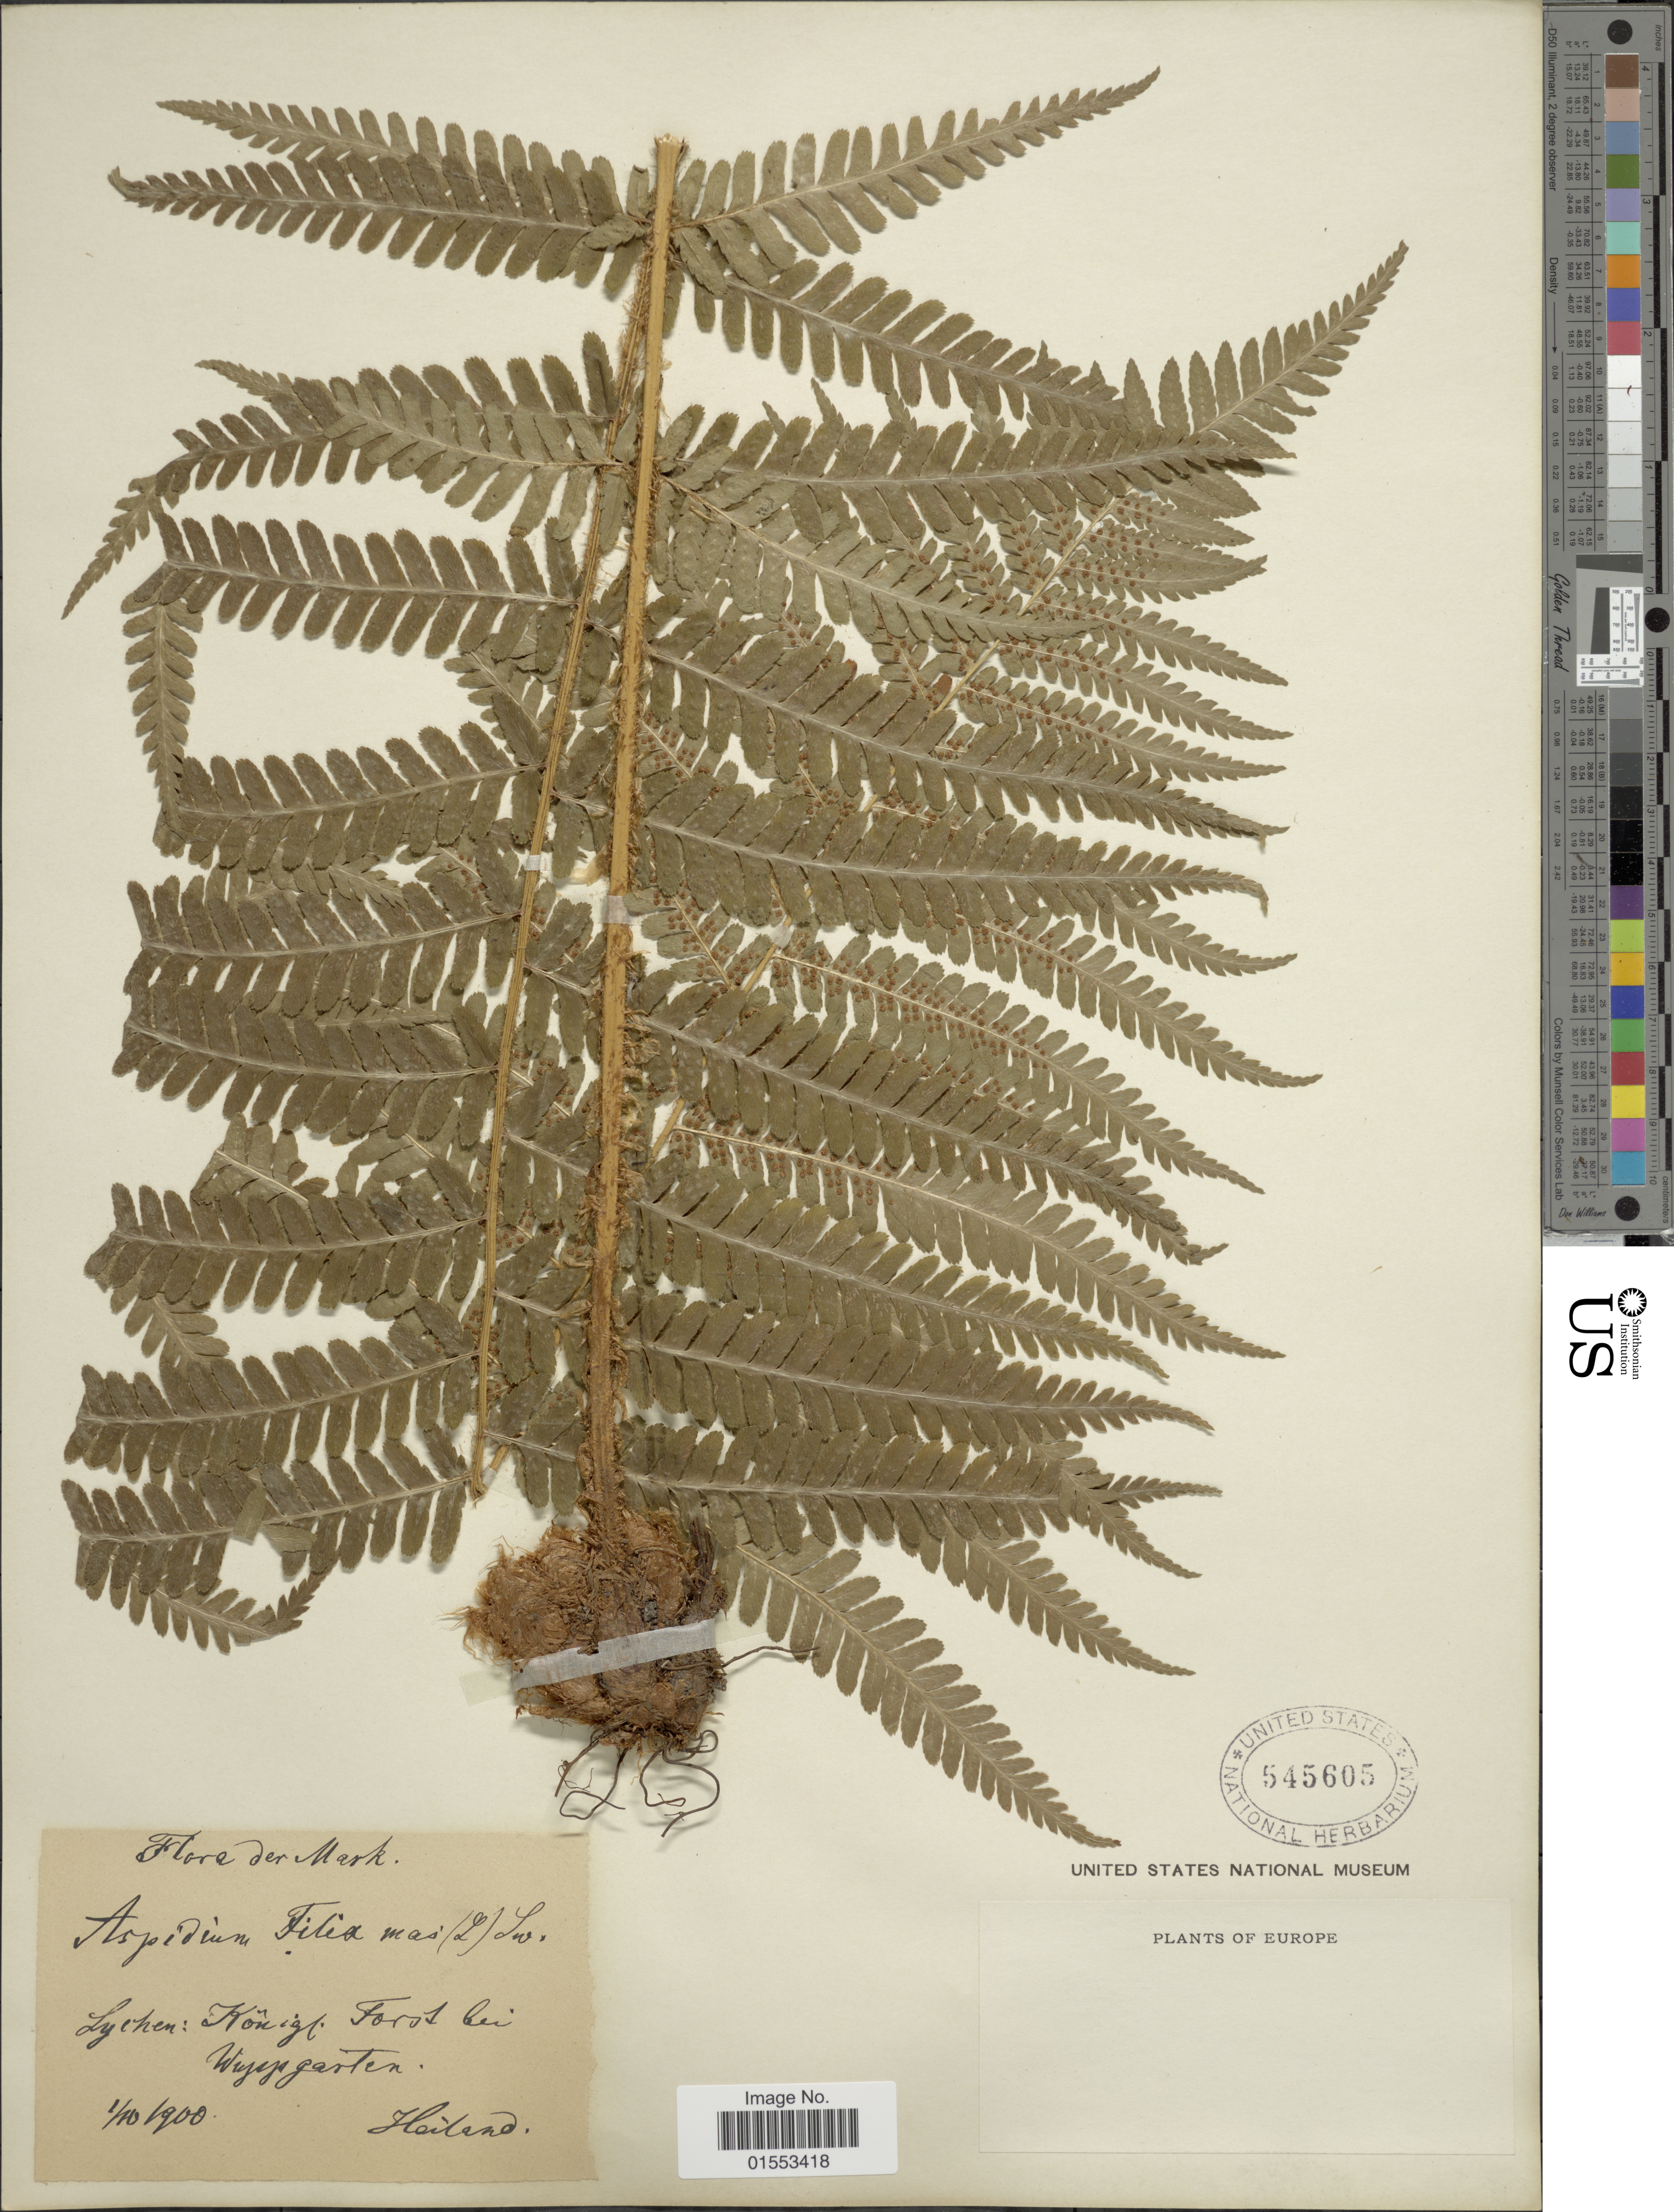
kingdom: Plantae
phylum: Tracheophyta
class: Polypodiopsida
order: Polypodiales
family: Dryopteridaceae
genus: Dryopteris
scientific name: Dryopteris filix-mas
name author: (L.) Schott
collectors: -. Heiland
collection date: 1900-10-01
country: Germany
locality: Mark, Lychen: Konigl. Forst bei W [illegible text]garten. [interpreted] Europe.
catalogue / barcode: US 545605